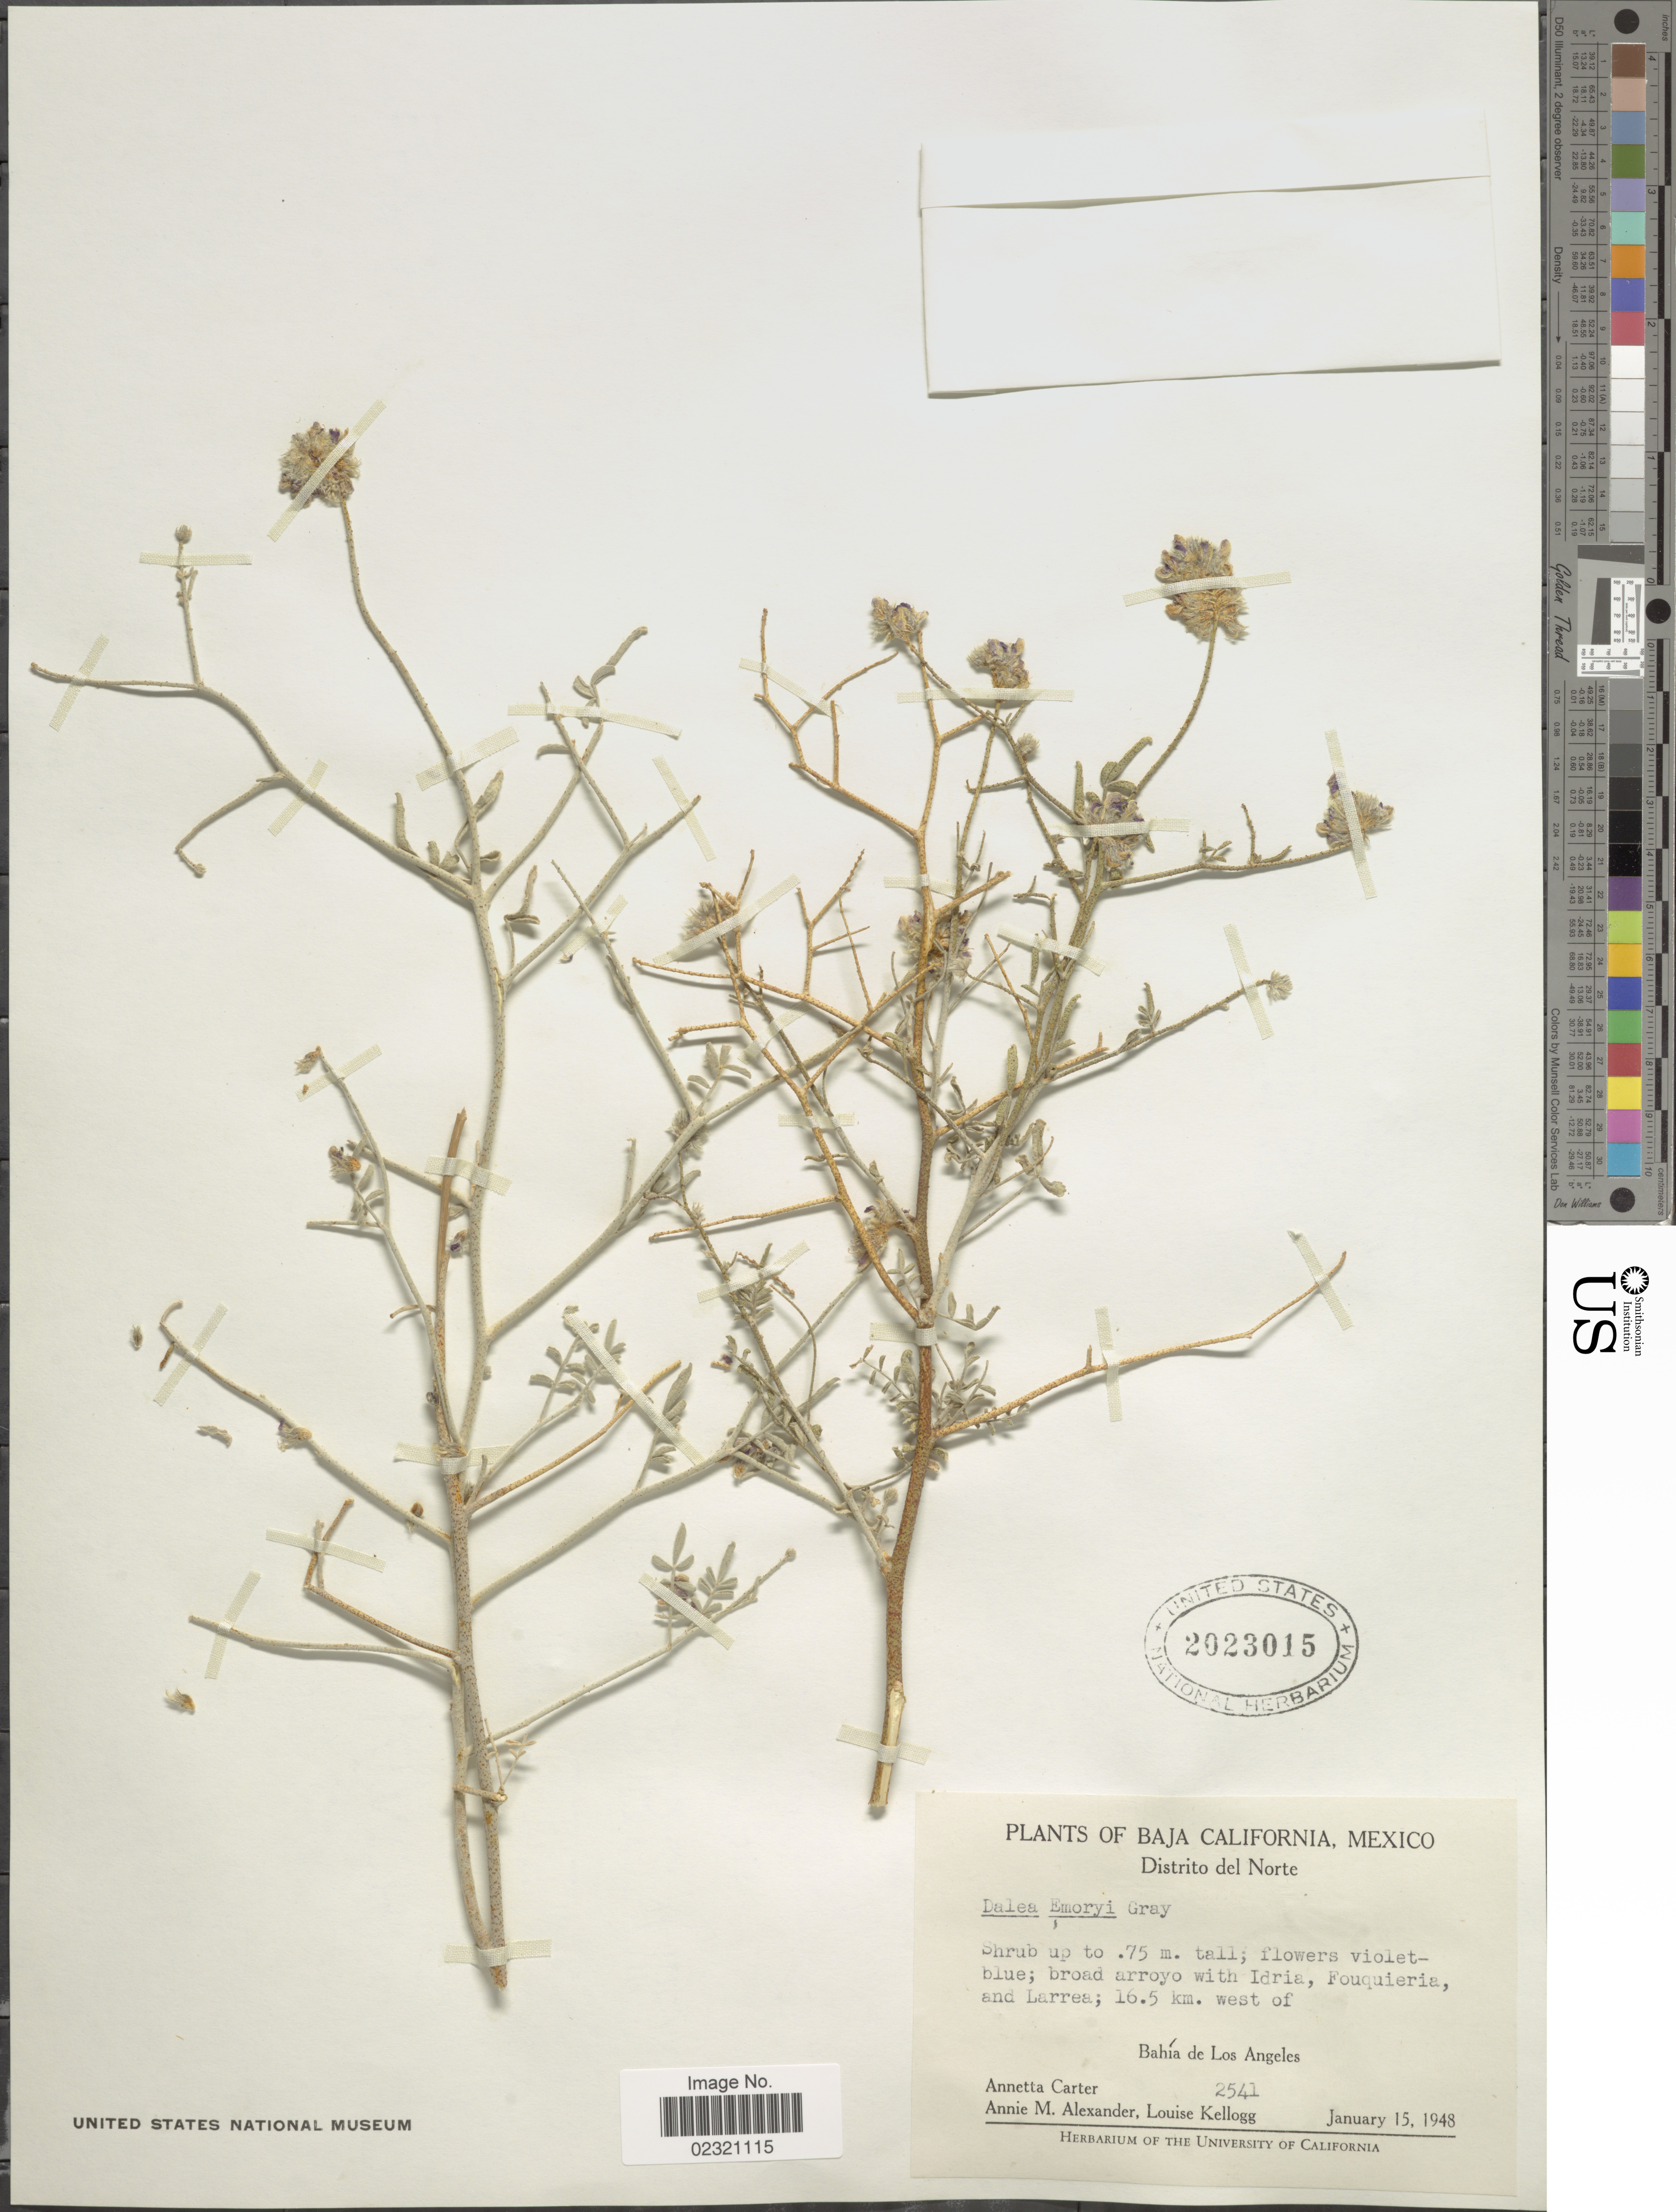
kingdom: Plantae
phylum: Tracheophyta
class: Magnoliopsida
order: Fabales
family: Fabaceae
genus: Psorothamnus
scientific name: Psorothamnus emoryi var. emoryi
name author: (A. Gray) Rydb.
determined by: Strong, M. T., (US), Smithsonian Institution - National Museum of Natural History (UNITED STATES)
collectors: A. Carter, A. M. Alexander & L. Kellogg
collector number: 2541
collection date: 1948-01-15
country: Mexico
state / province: Baja California Norte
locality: Distrito el Norte. 16.5 km west of Bahia de Los Angeles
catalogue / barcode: US 2023015